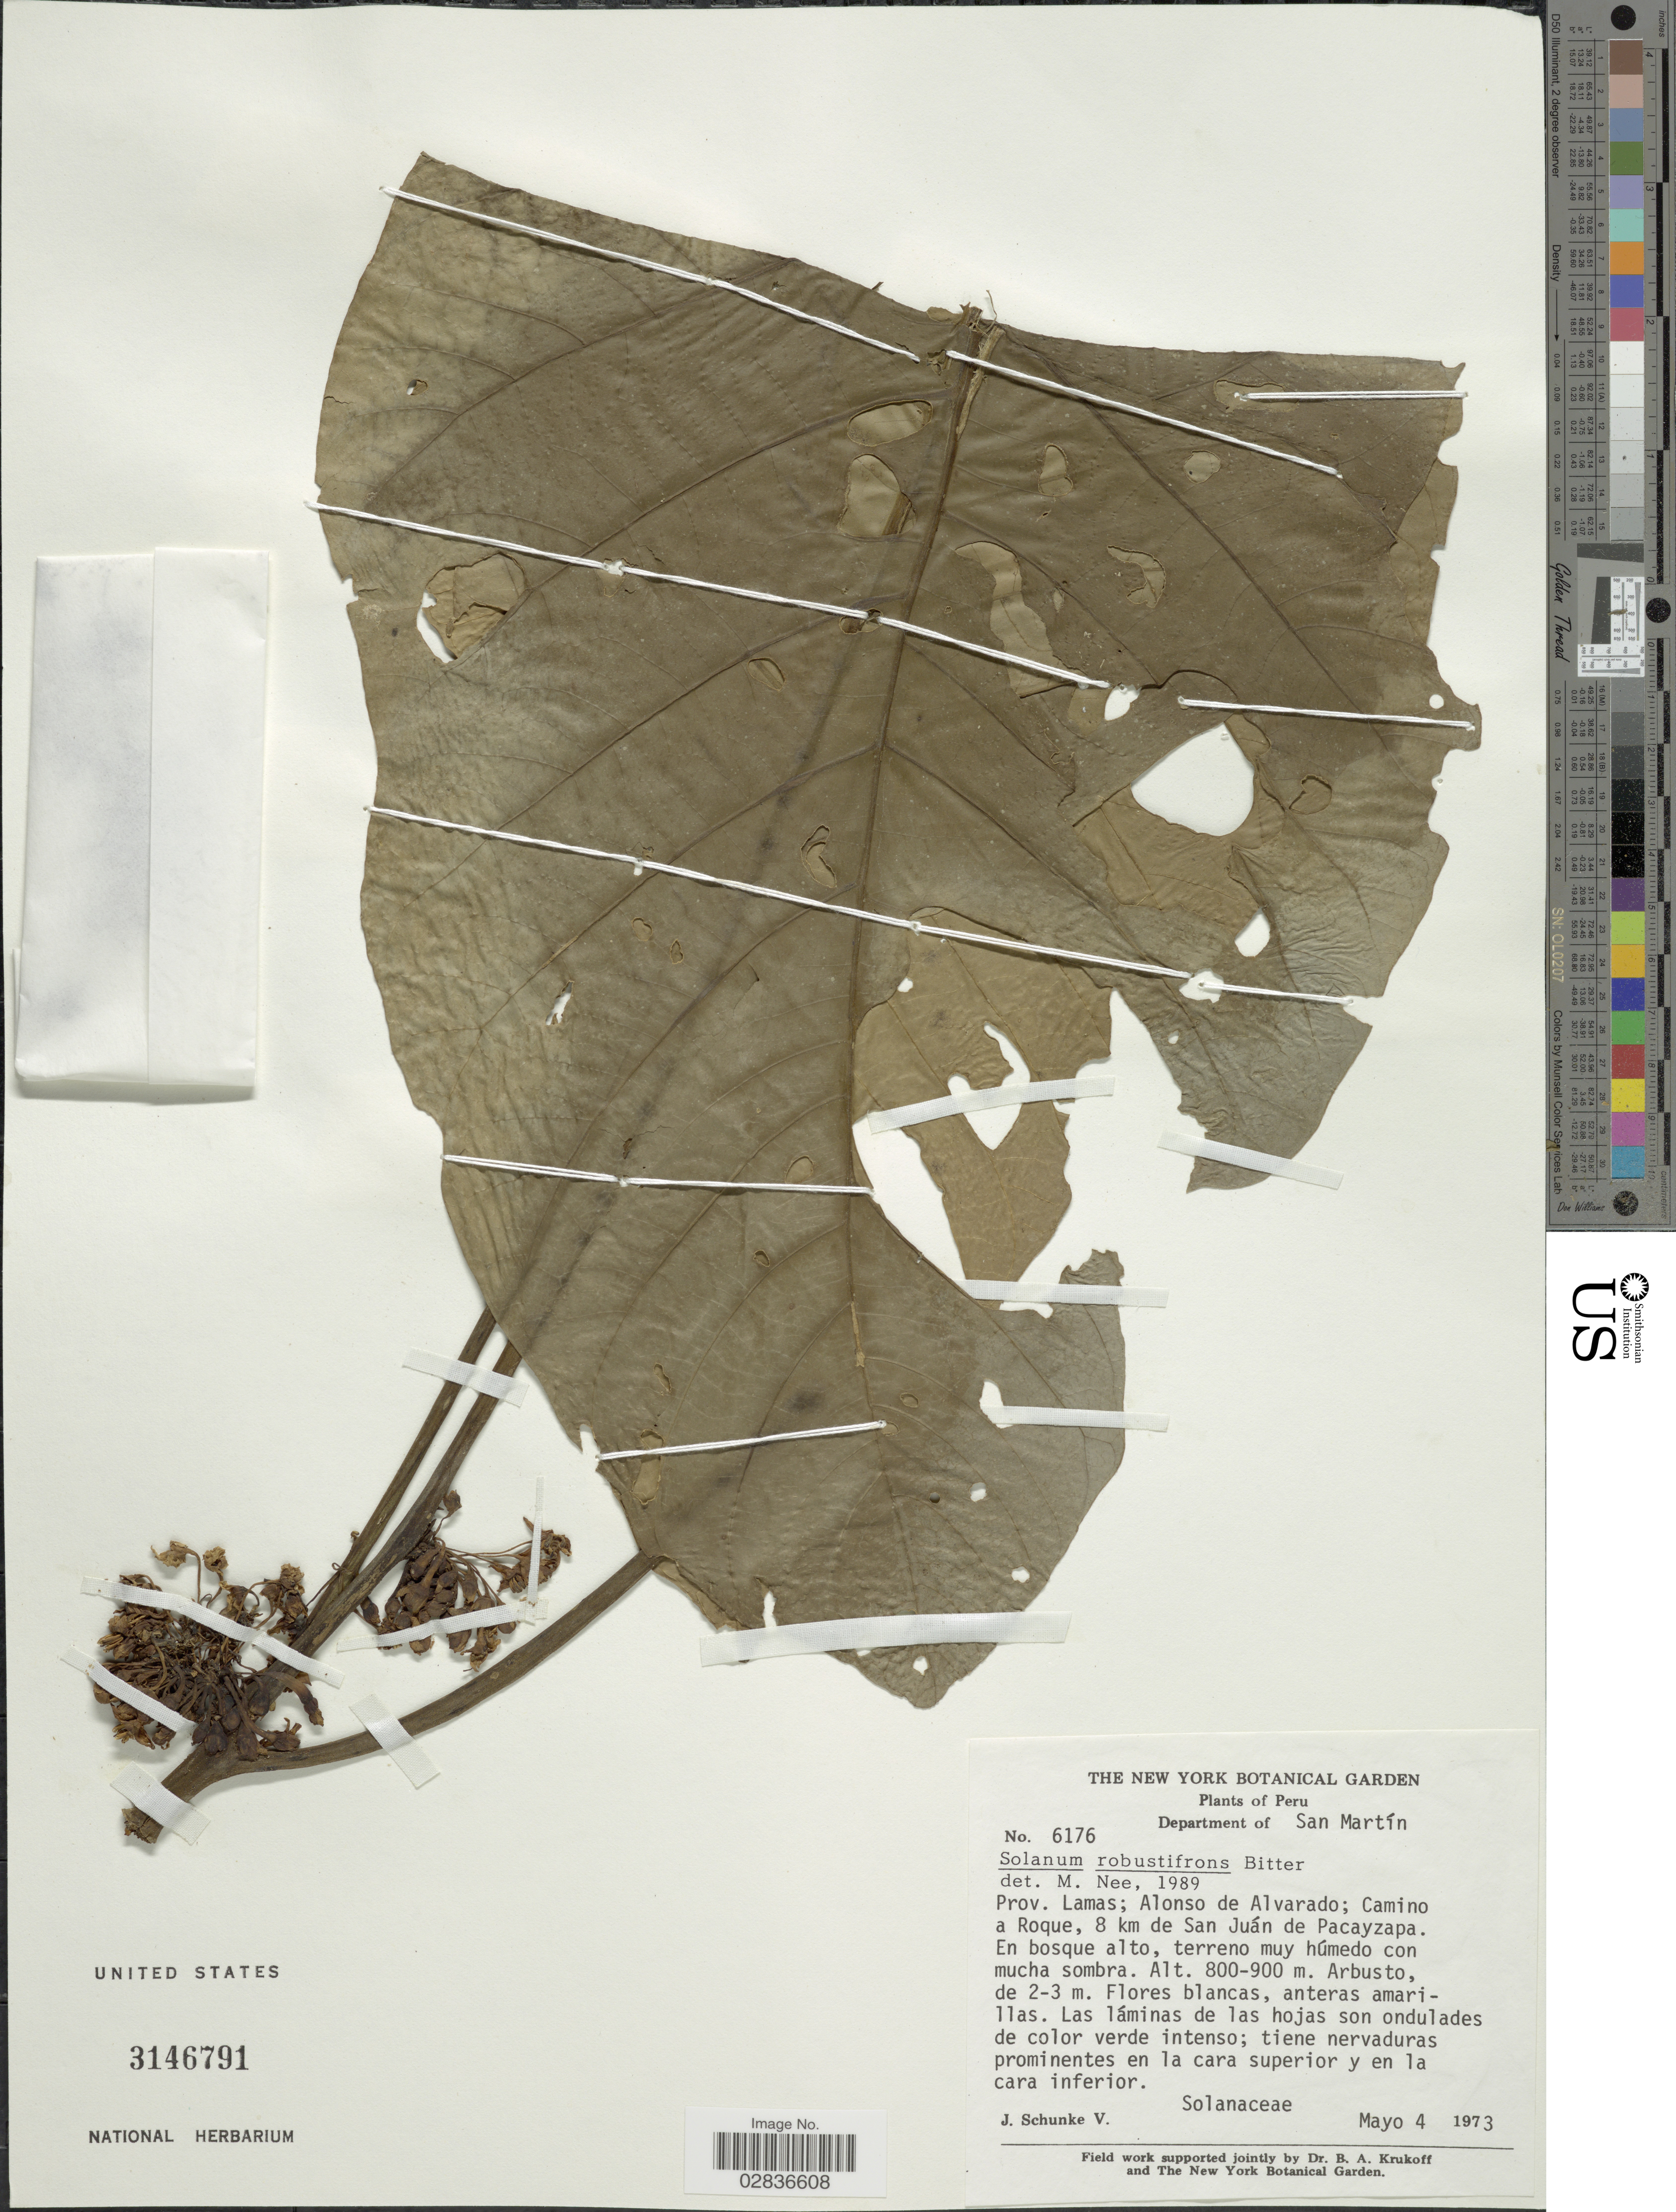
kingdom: Plantae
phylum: Tracheophyta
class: Magnoliopsida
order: Solanales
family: Solanaceae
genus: Solanum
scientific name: Solanum robustifrons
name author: Bitter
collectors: J. Schunke Vigo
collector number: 6176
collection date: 1973-05-04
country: Peru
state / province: San Martín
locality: Department of San Martín. Prov. Lamas; Alonso de Alvarado; Camino a Roque, 8 km de San Juán de Pacayzapa.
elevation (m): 800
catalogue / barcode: US 3146791